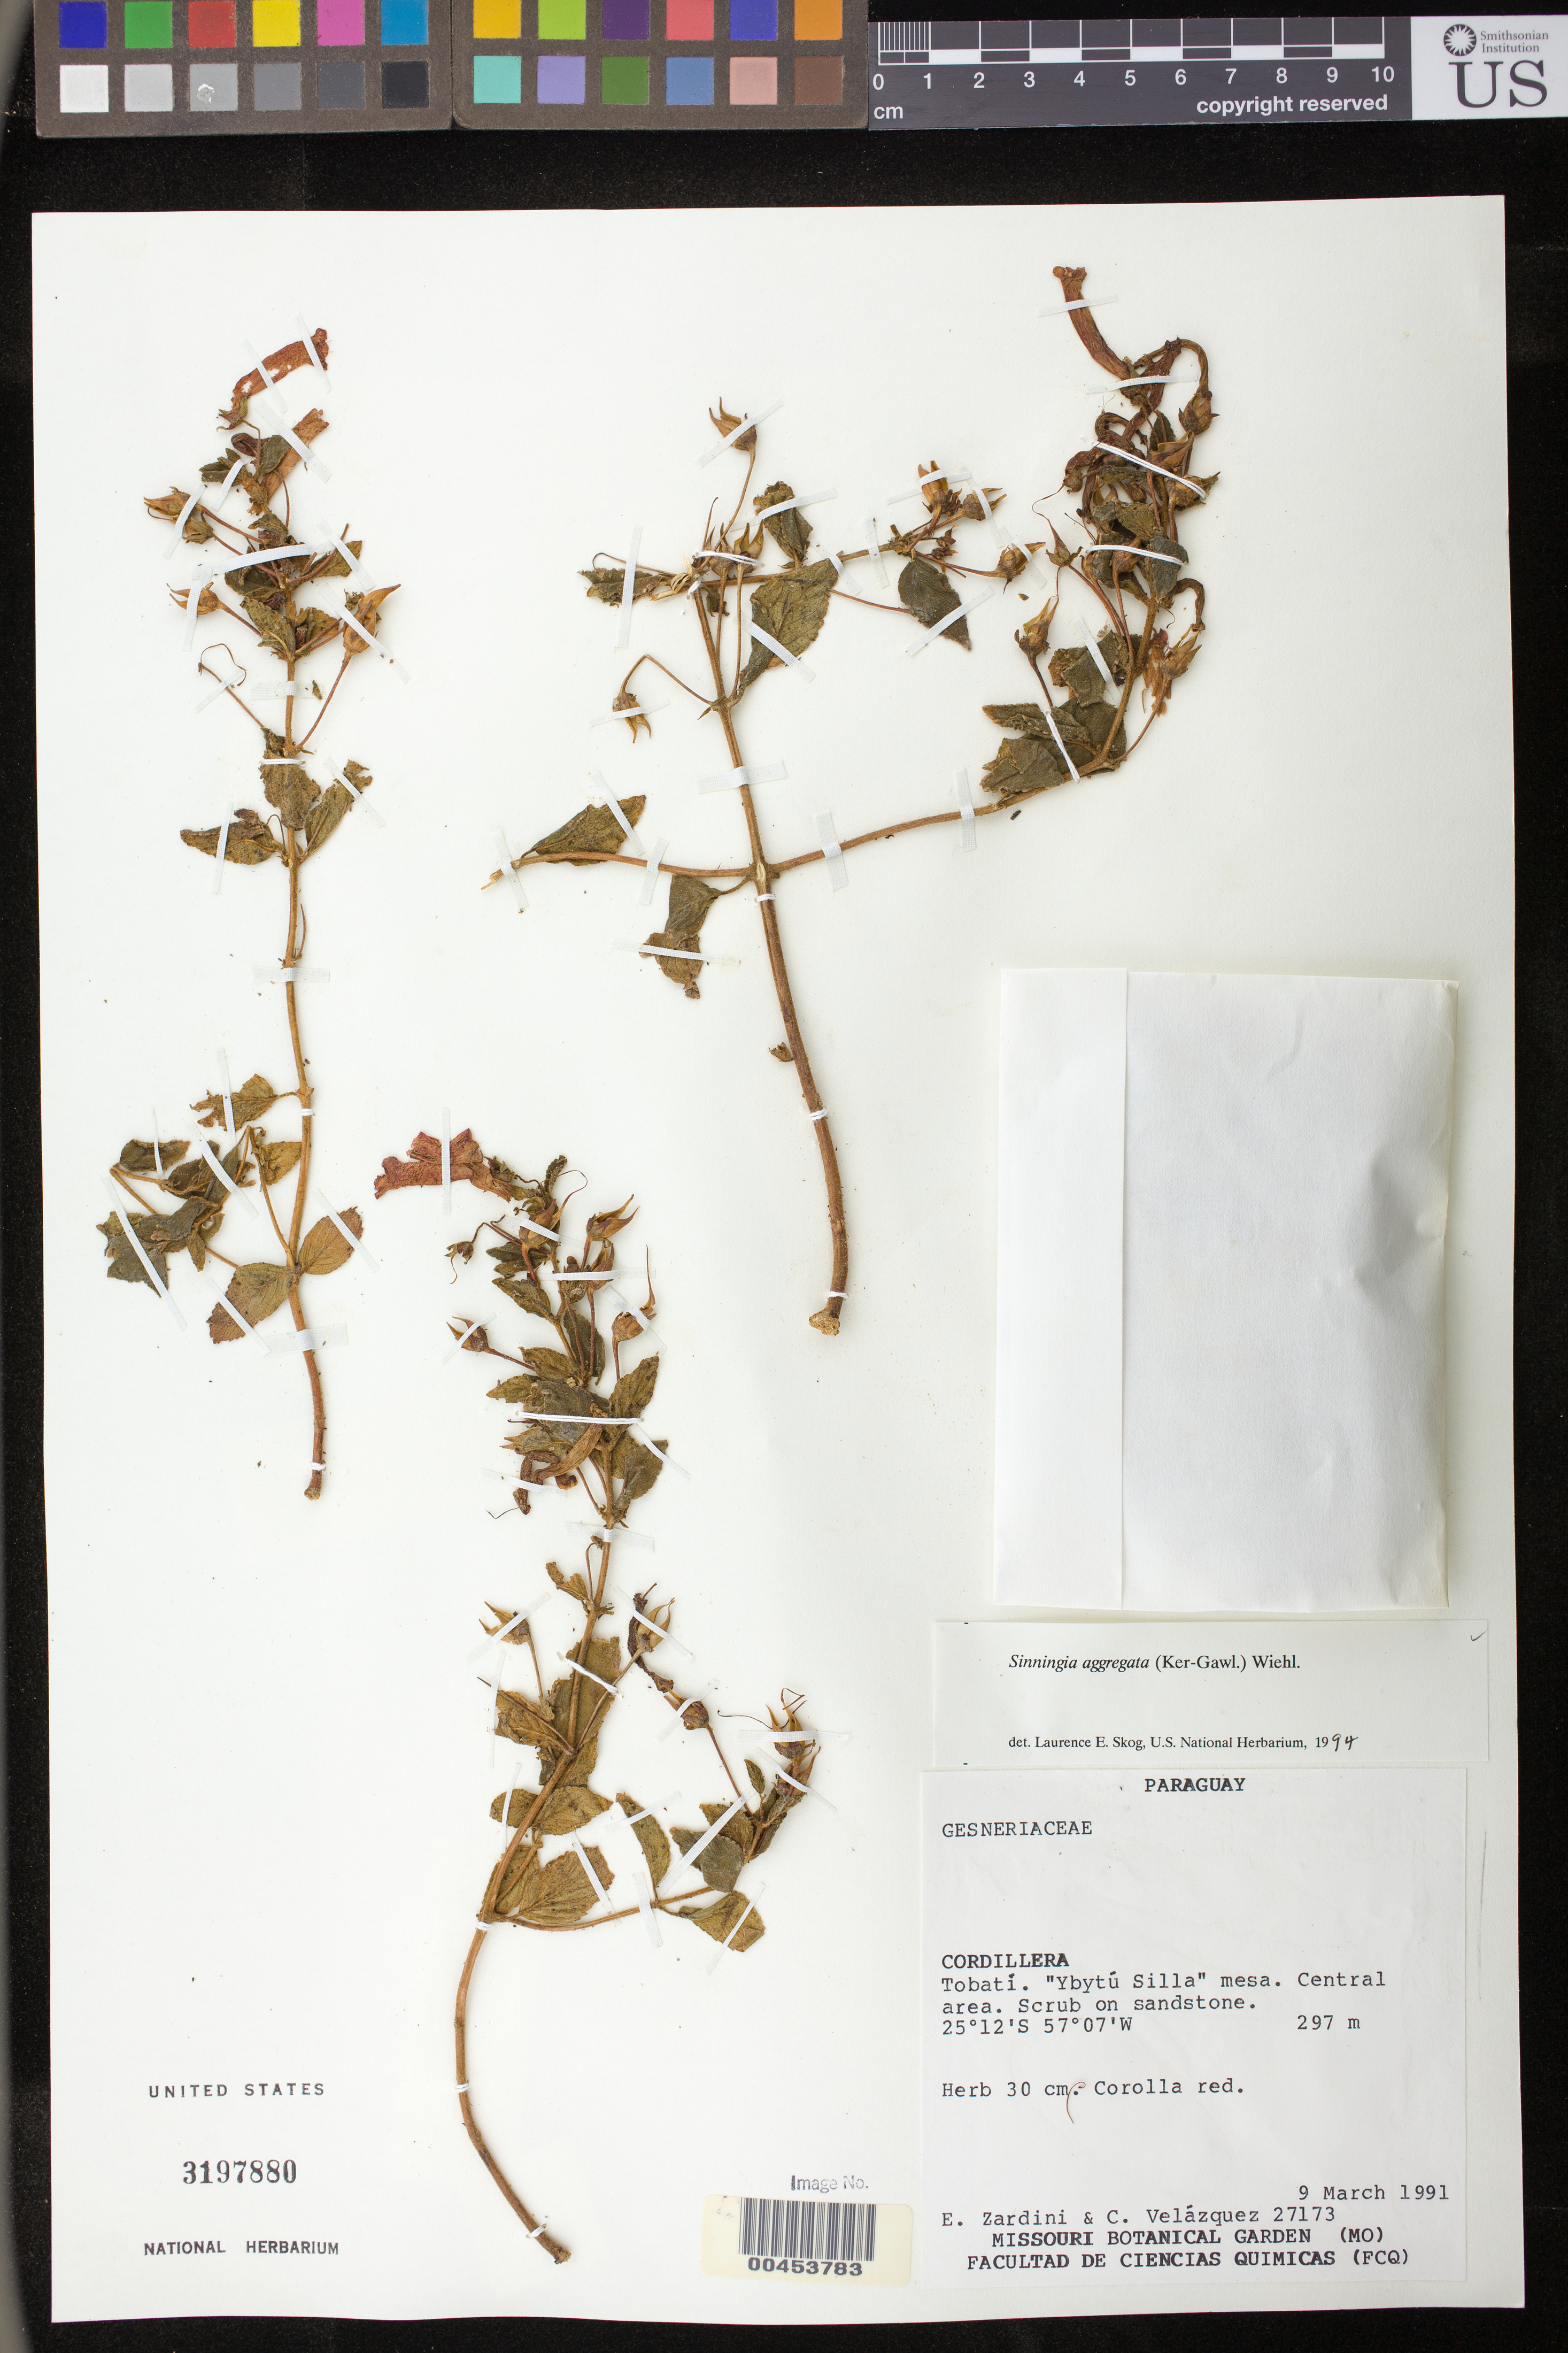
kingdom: Plantae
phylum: Tracheophyta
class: Magnoliopsida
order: Lamiales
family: Gesneriaceae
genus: Sinningia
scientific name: Sinningia aggregata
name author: (Ker Gawl.) Wiehler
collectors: E. M. Zardini & C. Valazquez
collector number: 27173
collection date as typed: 09 Mar 1991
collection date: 1991-03-09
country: Paraguay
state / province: Cordillera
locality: Tobati, Ybytu Silla Mesa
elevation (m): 297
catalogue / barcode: US 3197880